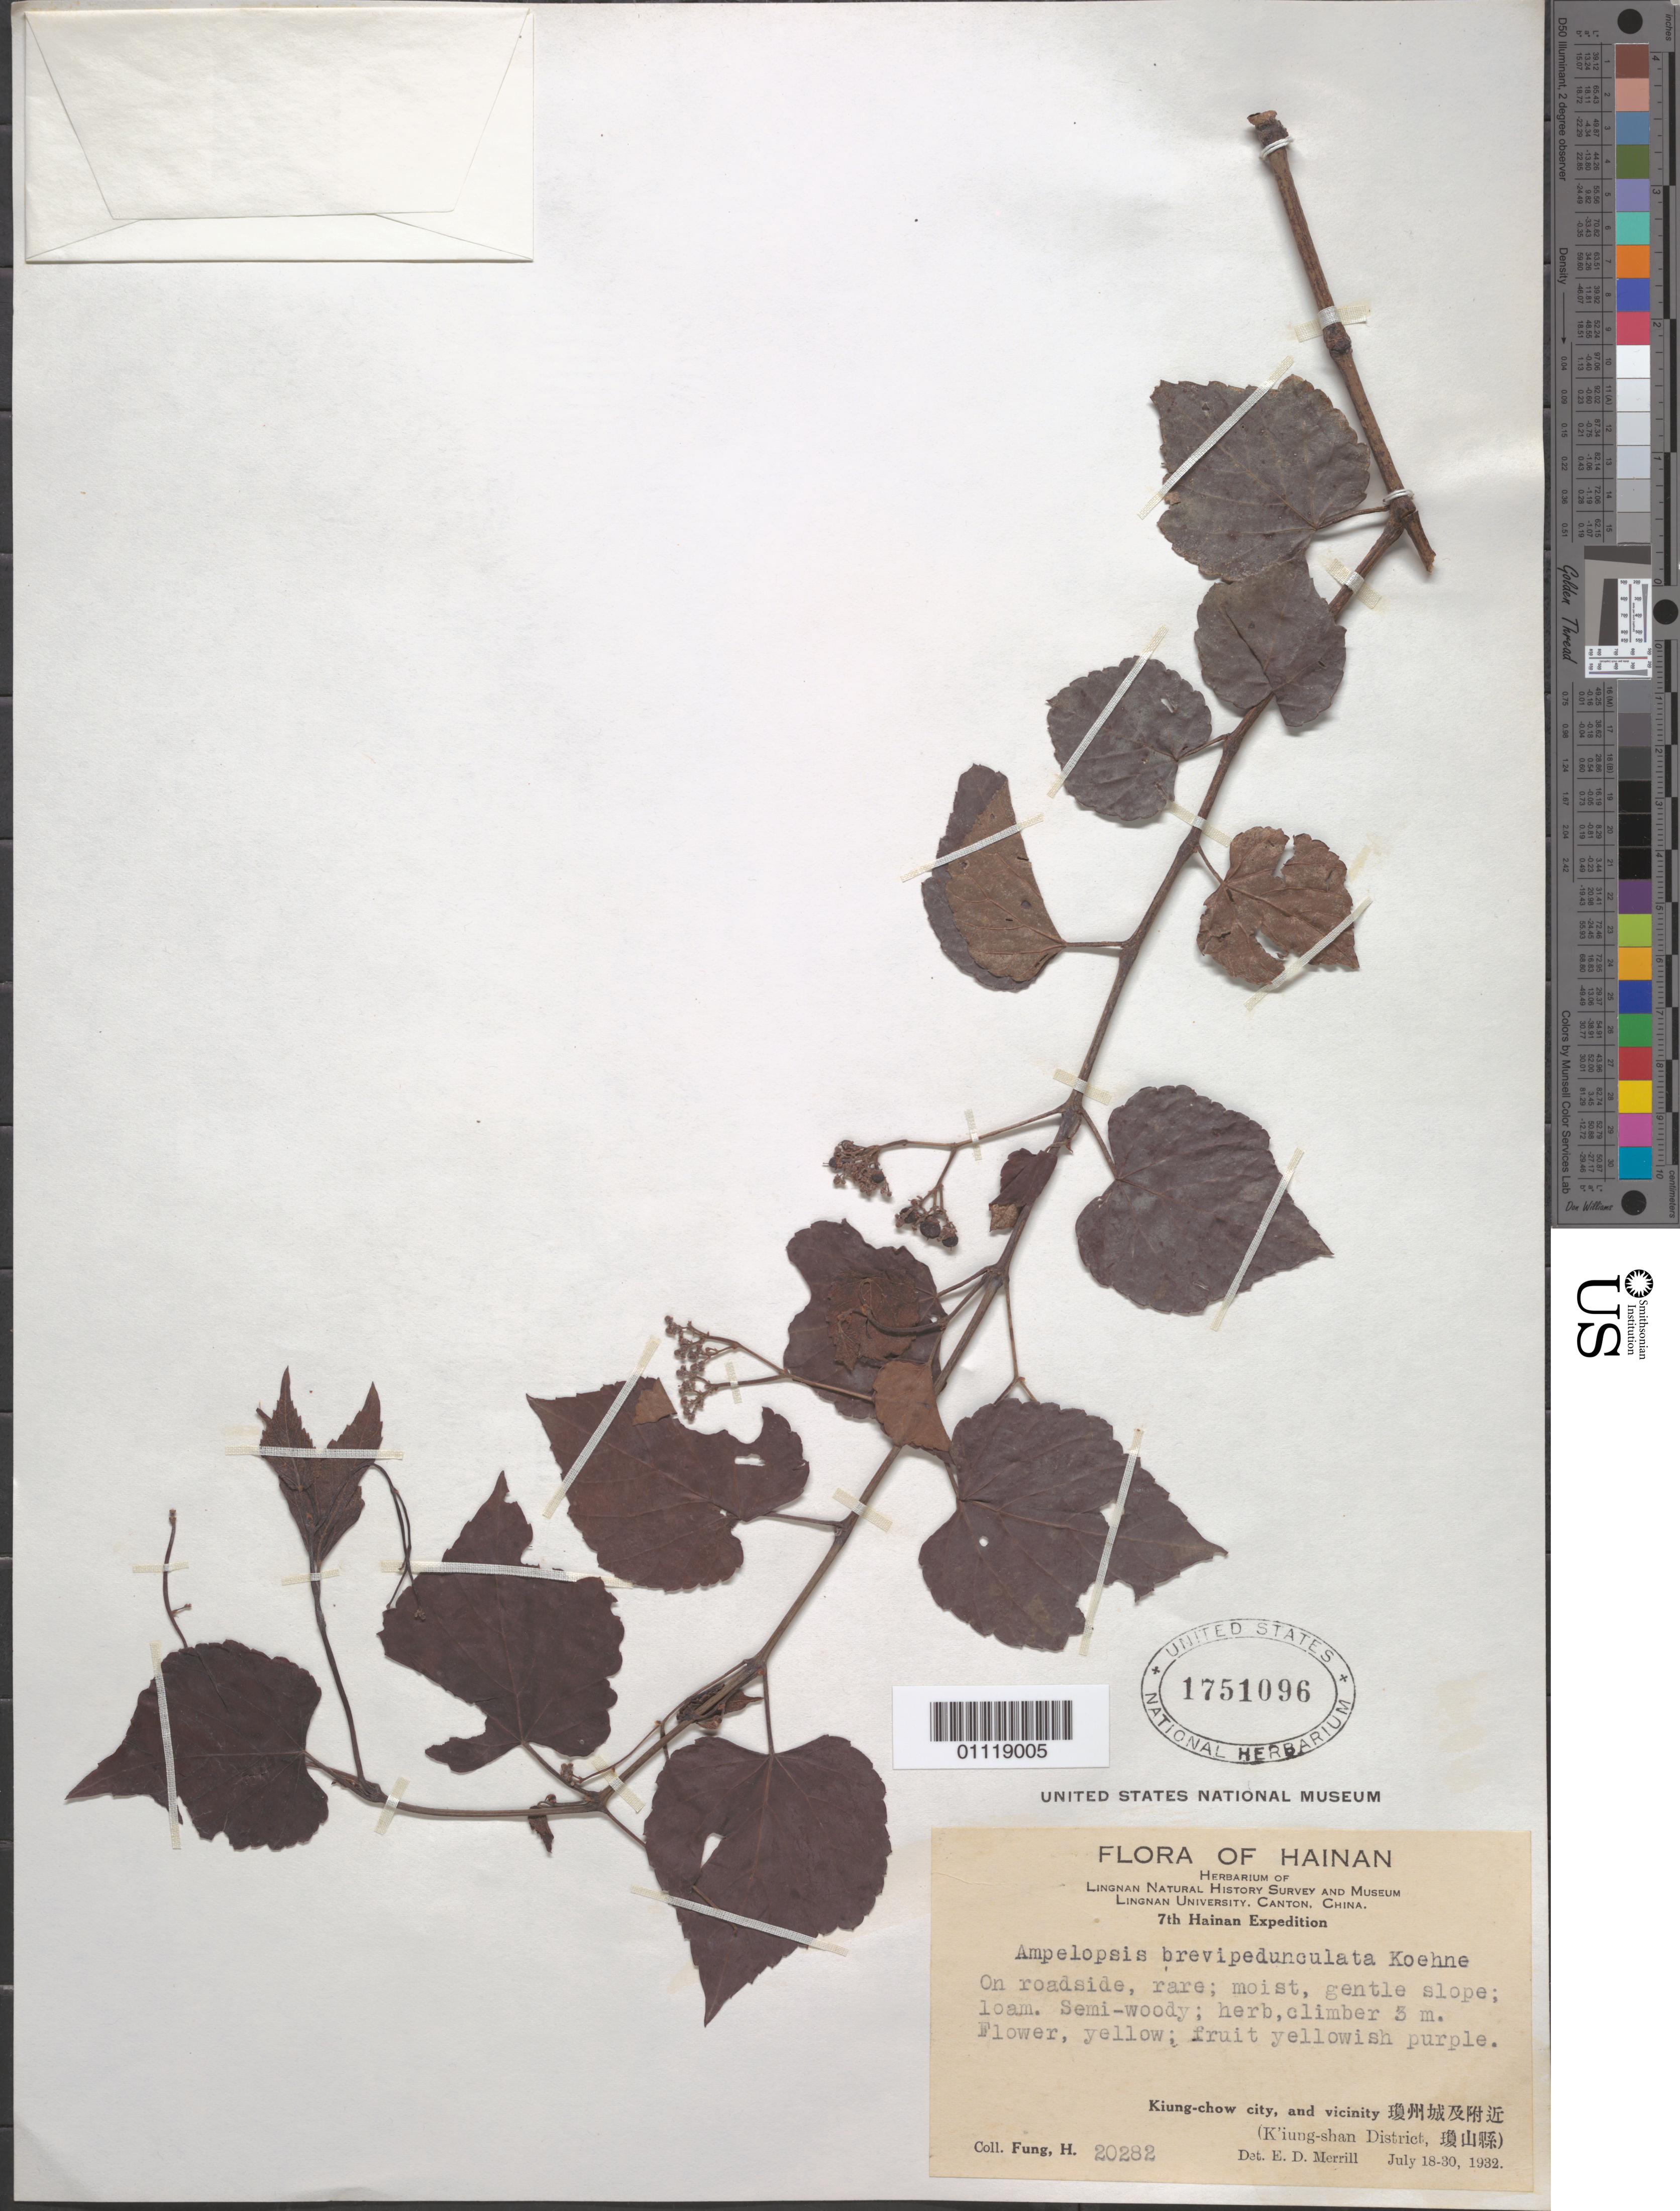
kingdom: Plantae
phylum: Tracheophyta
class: Magnoliopsida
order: Vitales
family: Vitaceae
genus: Ampelopsis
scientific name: Ampelopsis brevipedunculata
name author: (Maxim.) Trautv.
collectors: H. L. Fung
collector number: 20282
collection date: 1932-07-18/1932-07-30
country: China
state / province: Hainan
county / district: K'ing-shan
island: Hainan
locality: Kiung-chow city, and vicinity.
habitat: Moist, gentle slope, semi-woody, climber.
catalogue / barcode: US 1751096